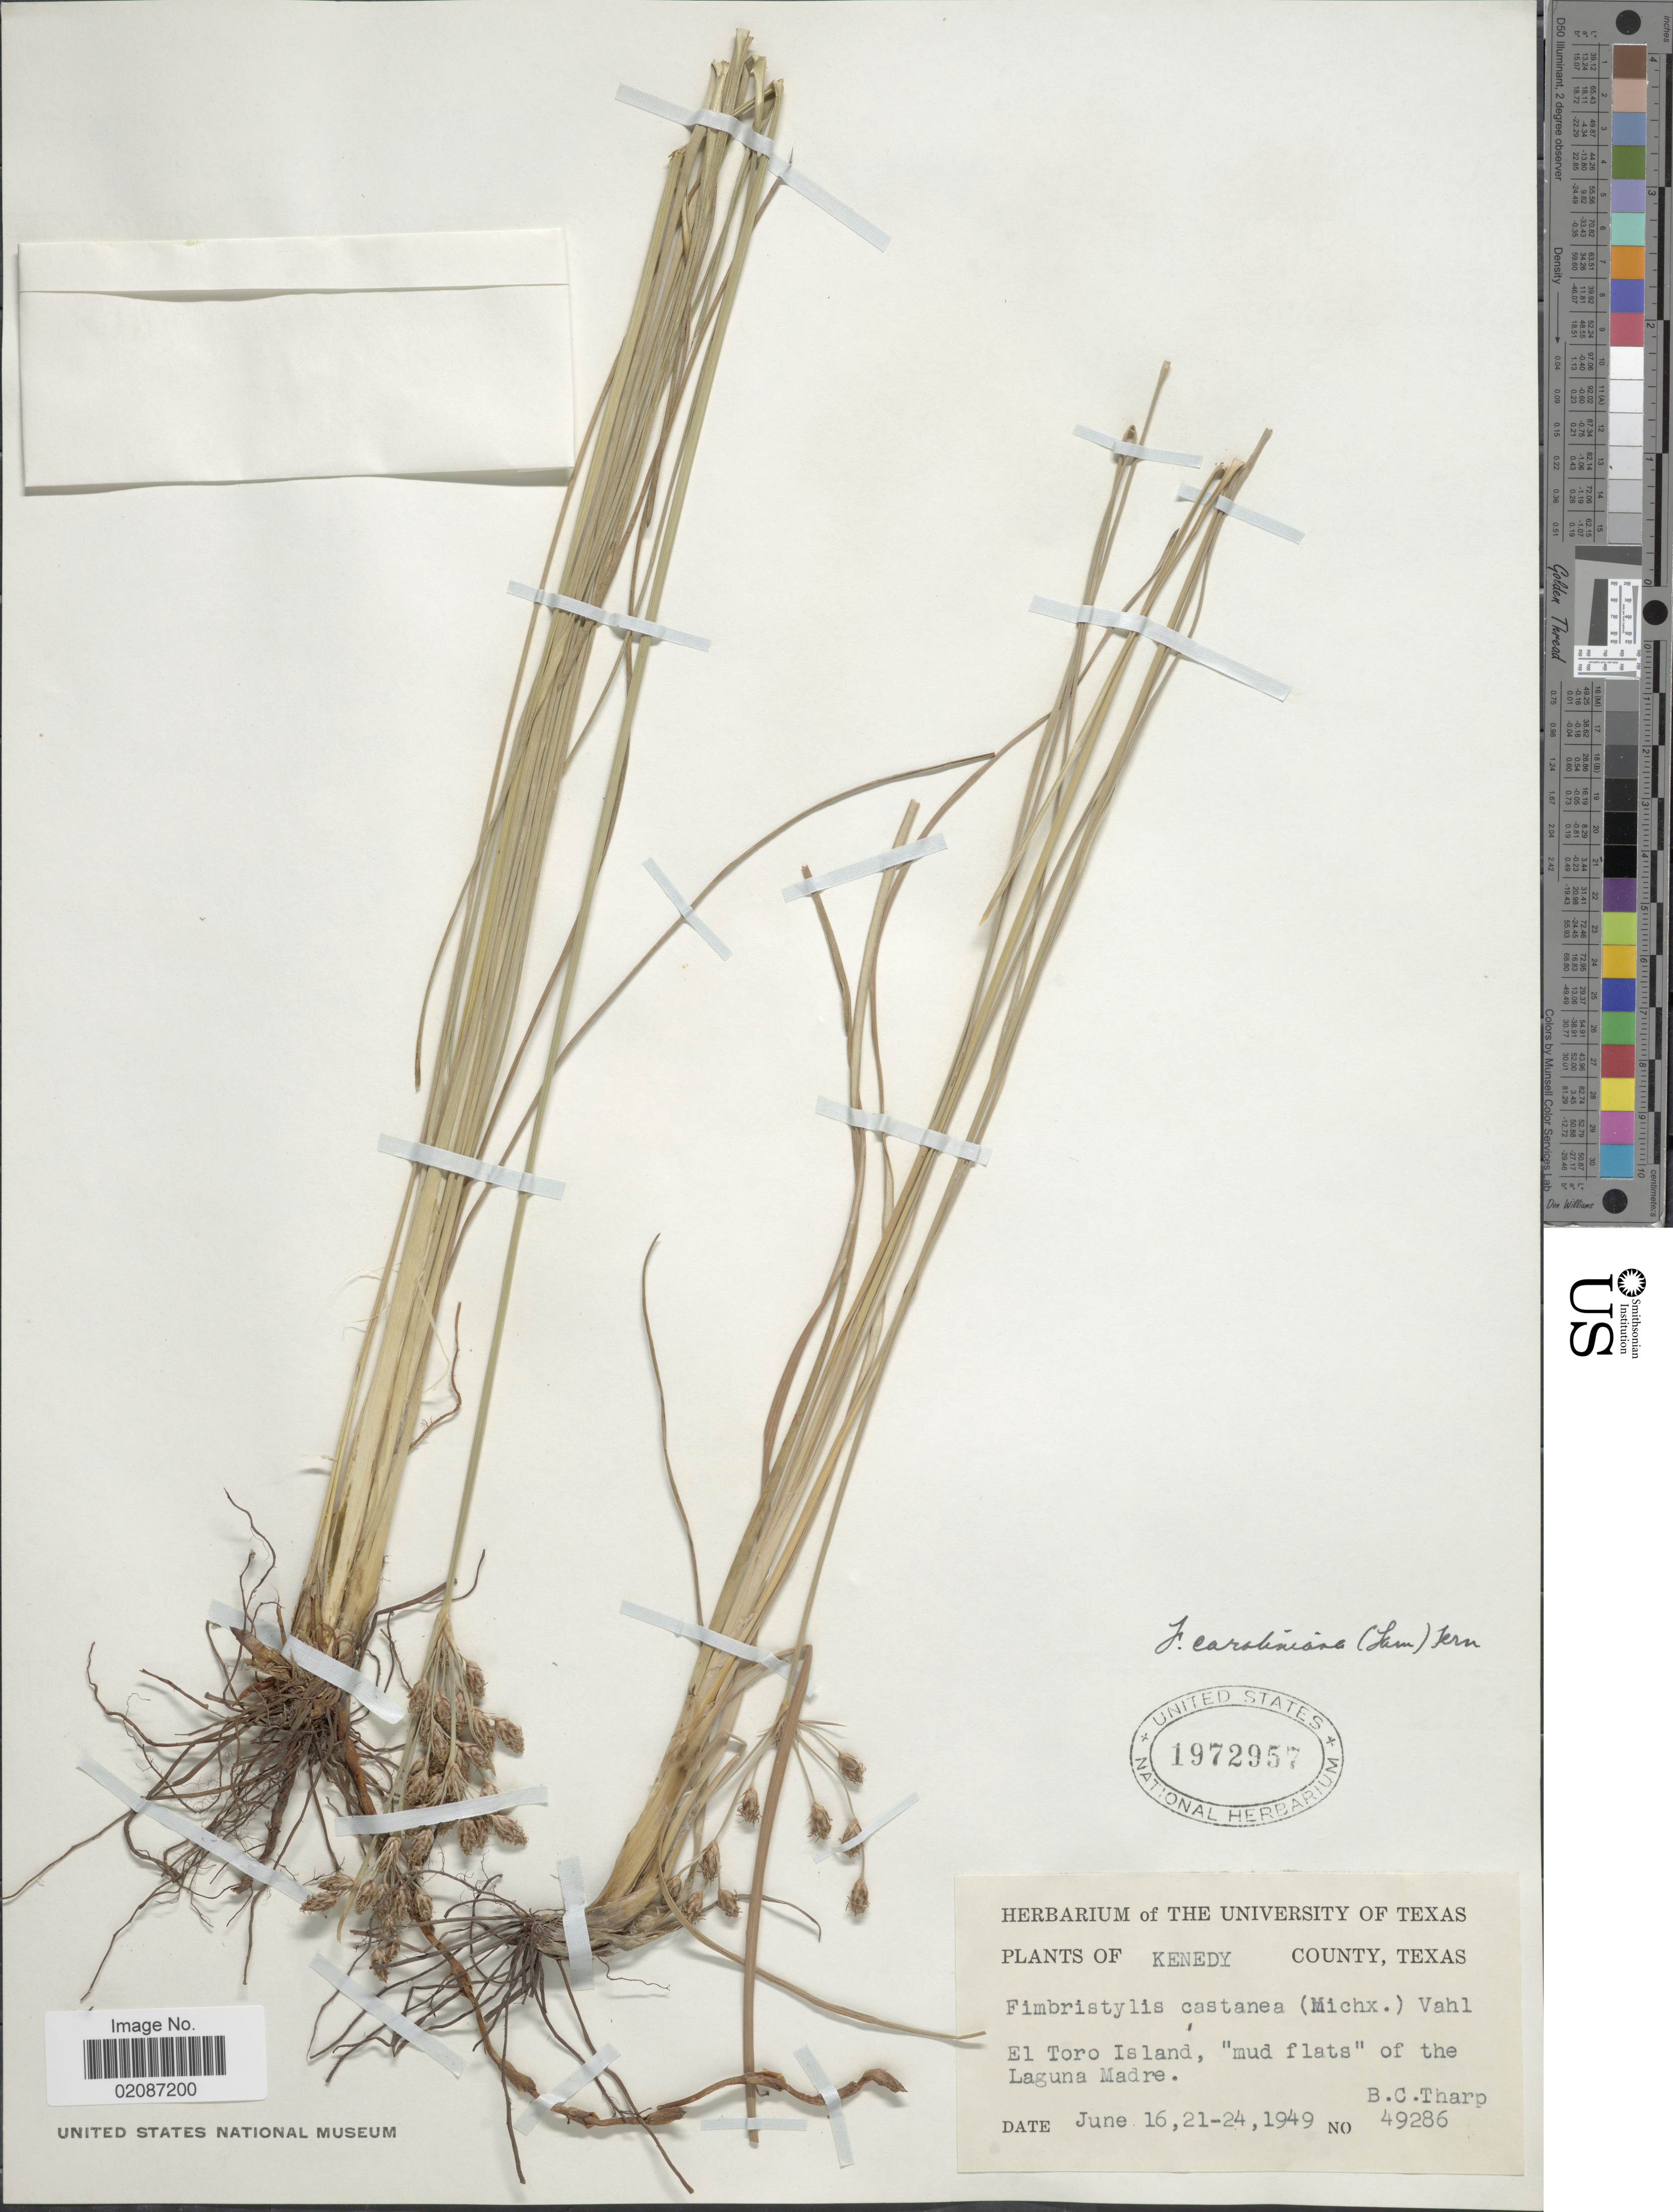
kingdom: Plantae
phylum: Tracheophyta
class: Liliopsida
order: Poales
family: Cyperaceae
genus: Fimbristylis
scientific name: Fimbristylis spadicea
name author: (L.) Vahl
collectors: B. C. Tharp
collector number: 49286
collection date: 1949-06-16/1949-06-24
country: United States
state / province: Texas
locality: Kenedy County, El Toro Island, "mud flats" of the Laguna Madre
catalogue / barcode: US 1972957